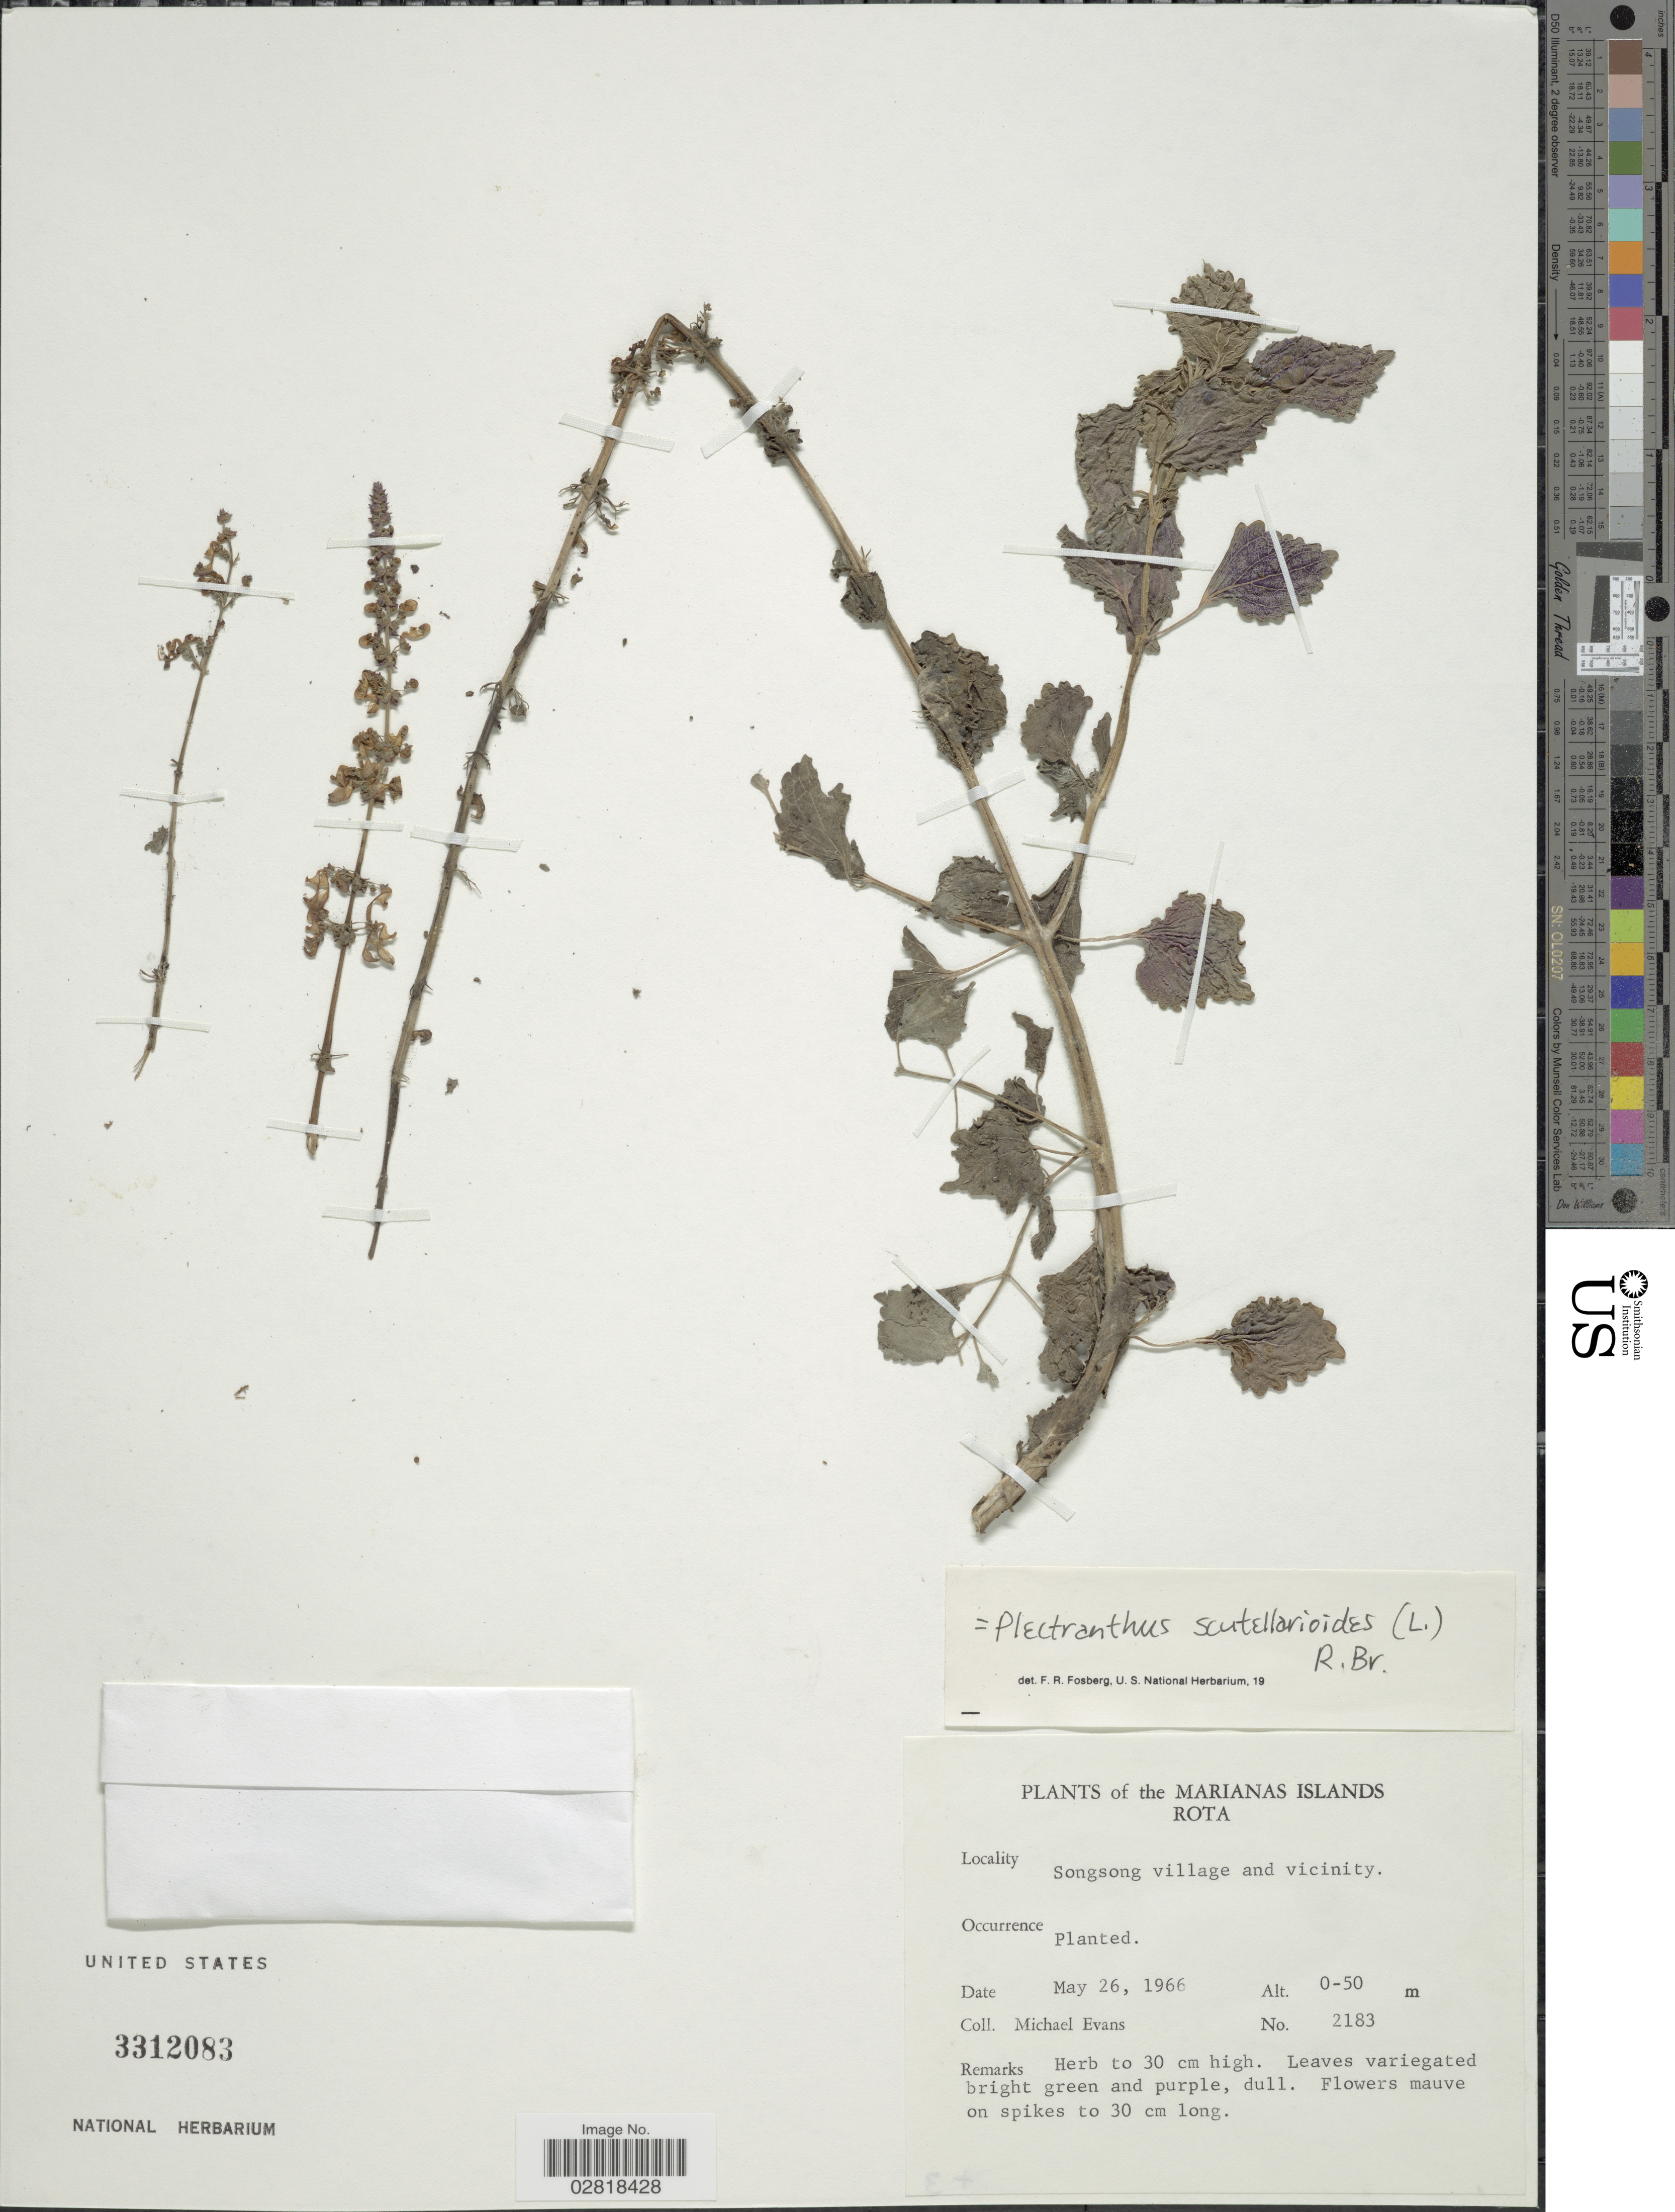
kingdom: Plantae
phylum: Tracheophyta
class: Magnoliopsida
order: Lamiales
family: Lamiaceae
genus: Coleus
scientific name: Coleus scutellarioides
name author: (L.) Benth.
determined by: Wagner, W. L., (BOT), Smithsonian Institution - National Museum of Natural History (UNITED STATES)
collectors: M. Evans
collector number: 2183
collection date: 1966-05-26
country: Northern Mariana Islands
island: Rota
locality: Rota. Songsong village and vicinity.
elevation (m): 0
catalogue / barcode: US 3312083